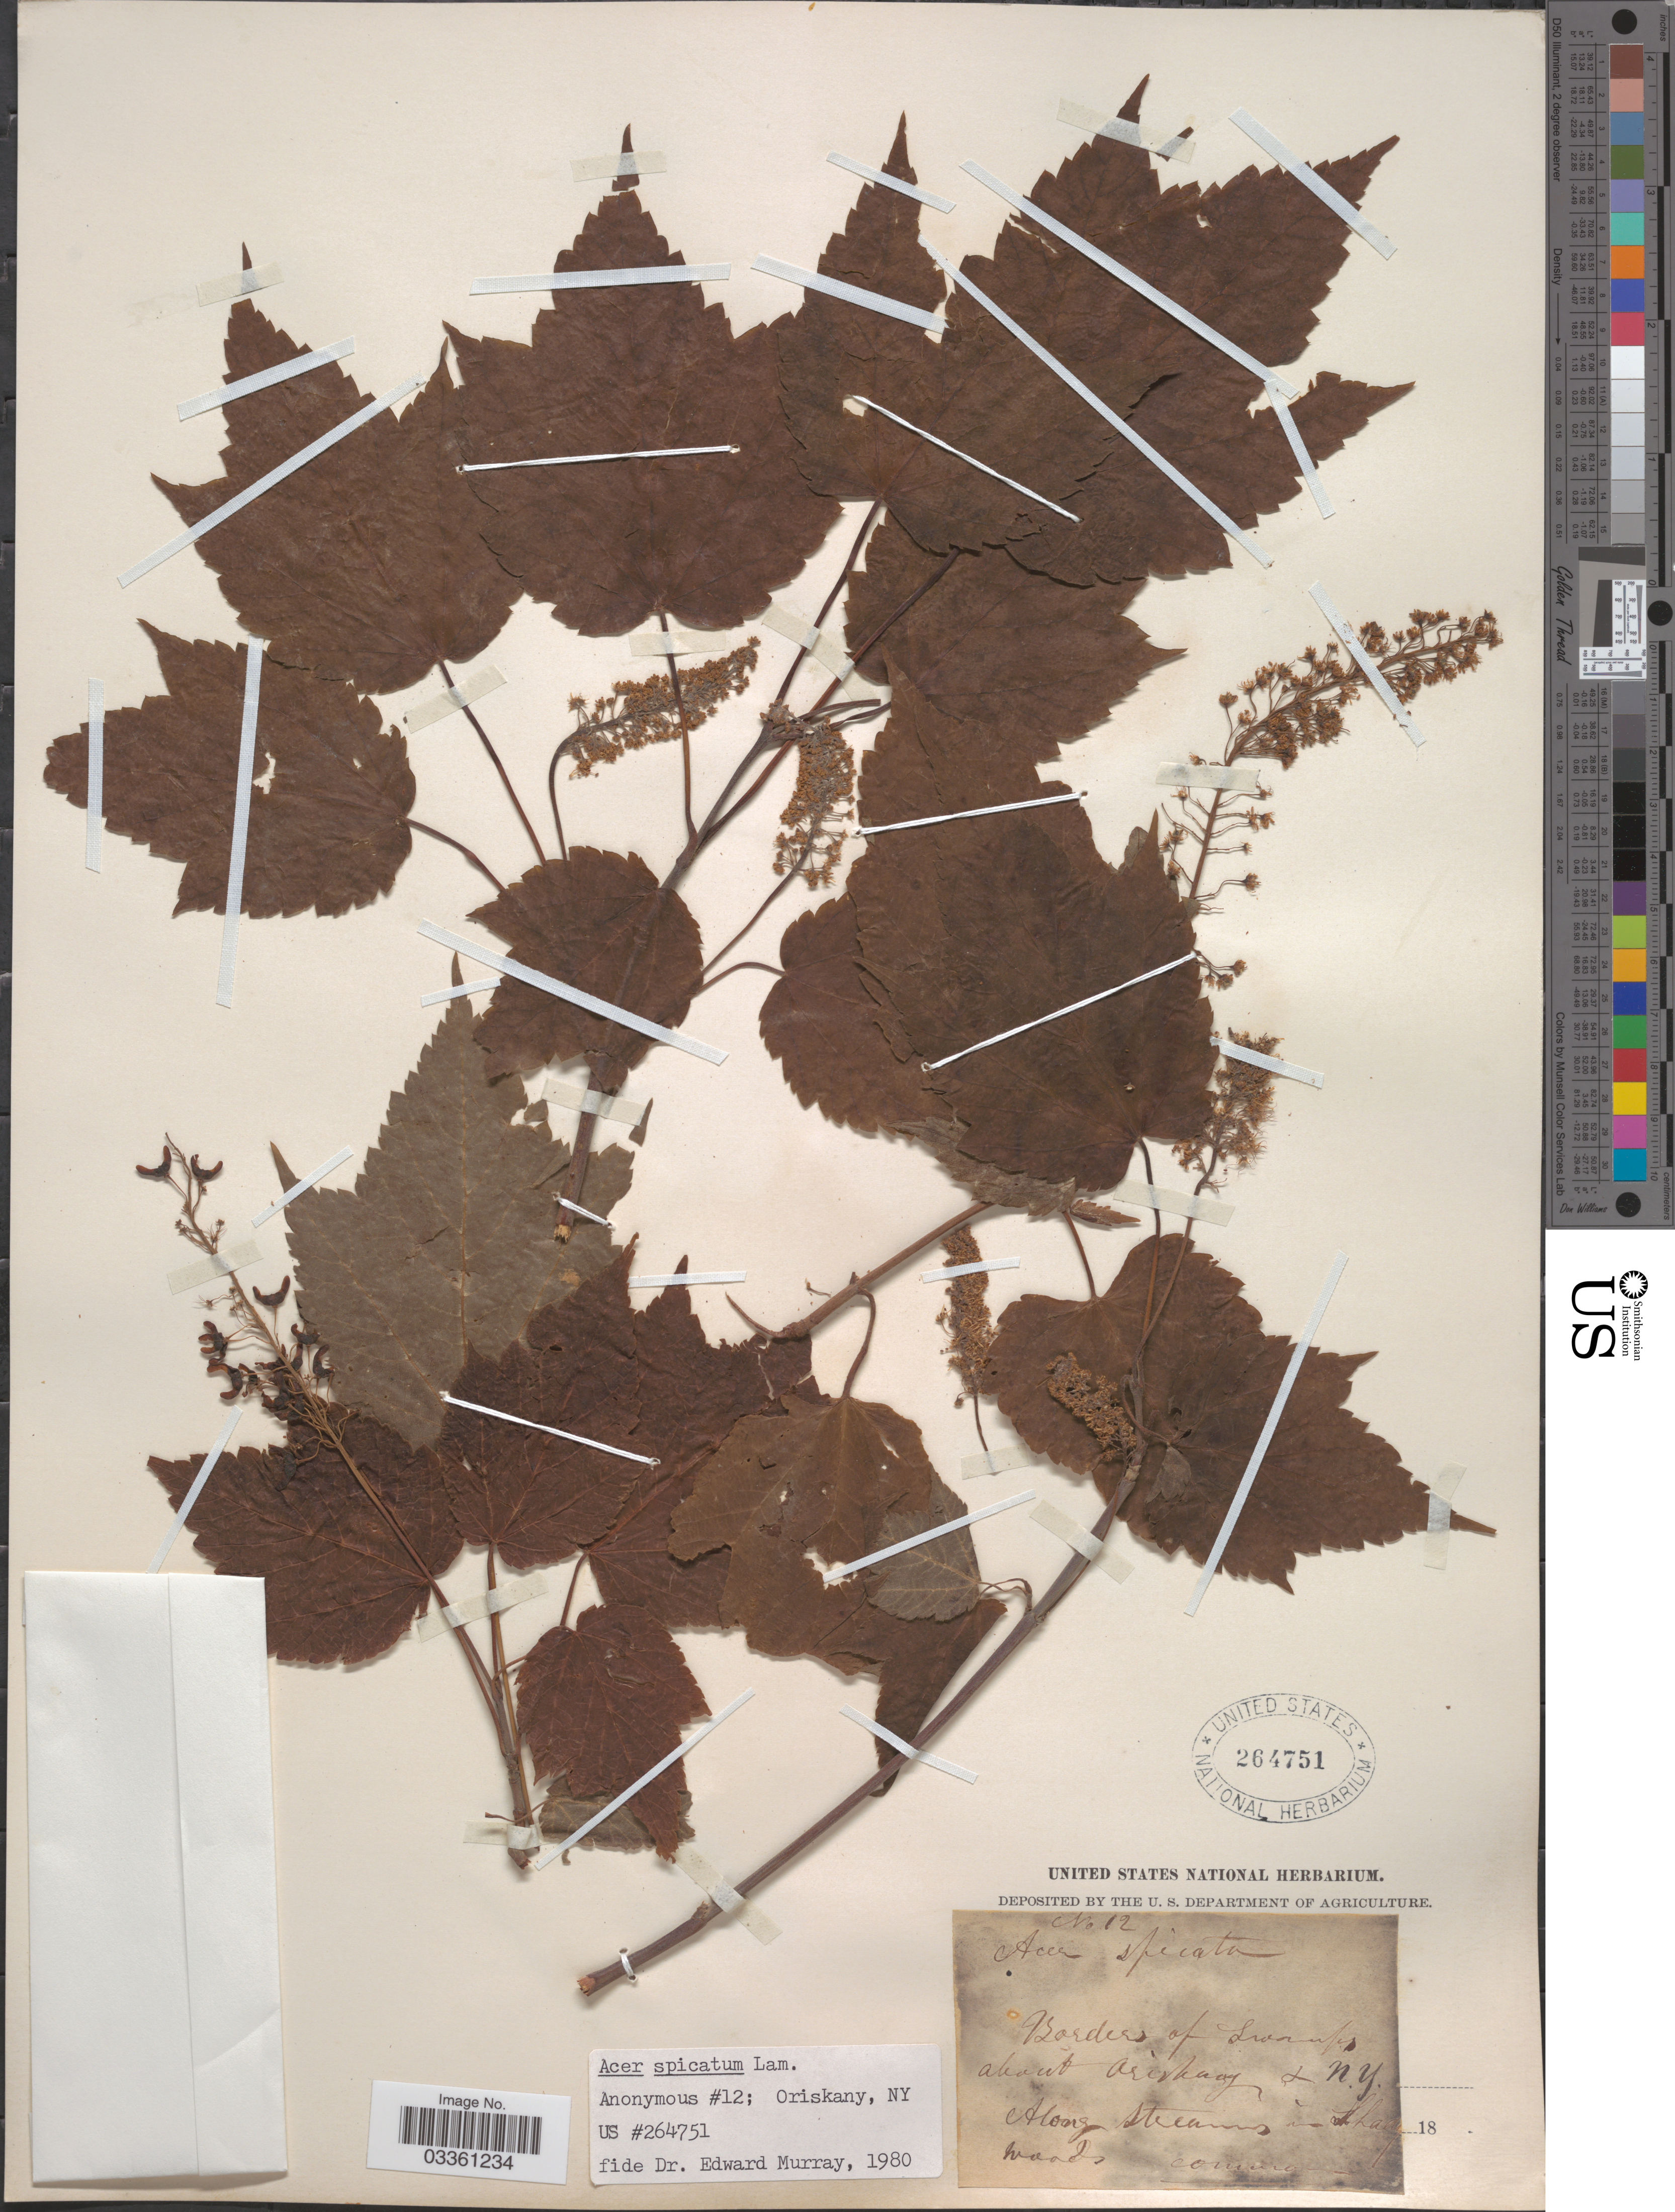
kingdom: Plantae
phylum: Tracheophyta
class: Magnoliopsida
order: Sapindales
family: Sapindaceae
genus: Acer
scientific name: Acer spicatum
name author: Lam.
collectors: ex herb. United States National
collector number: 12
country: United States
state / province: New York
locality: Borders of swamps about Airizmay. [interpreted]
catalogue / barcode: US 264751